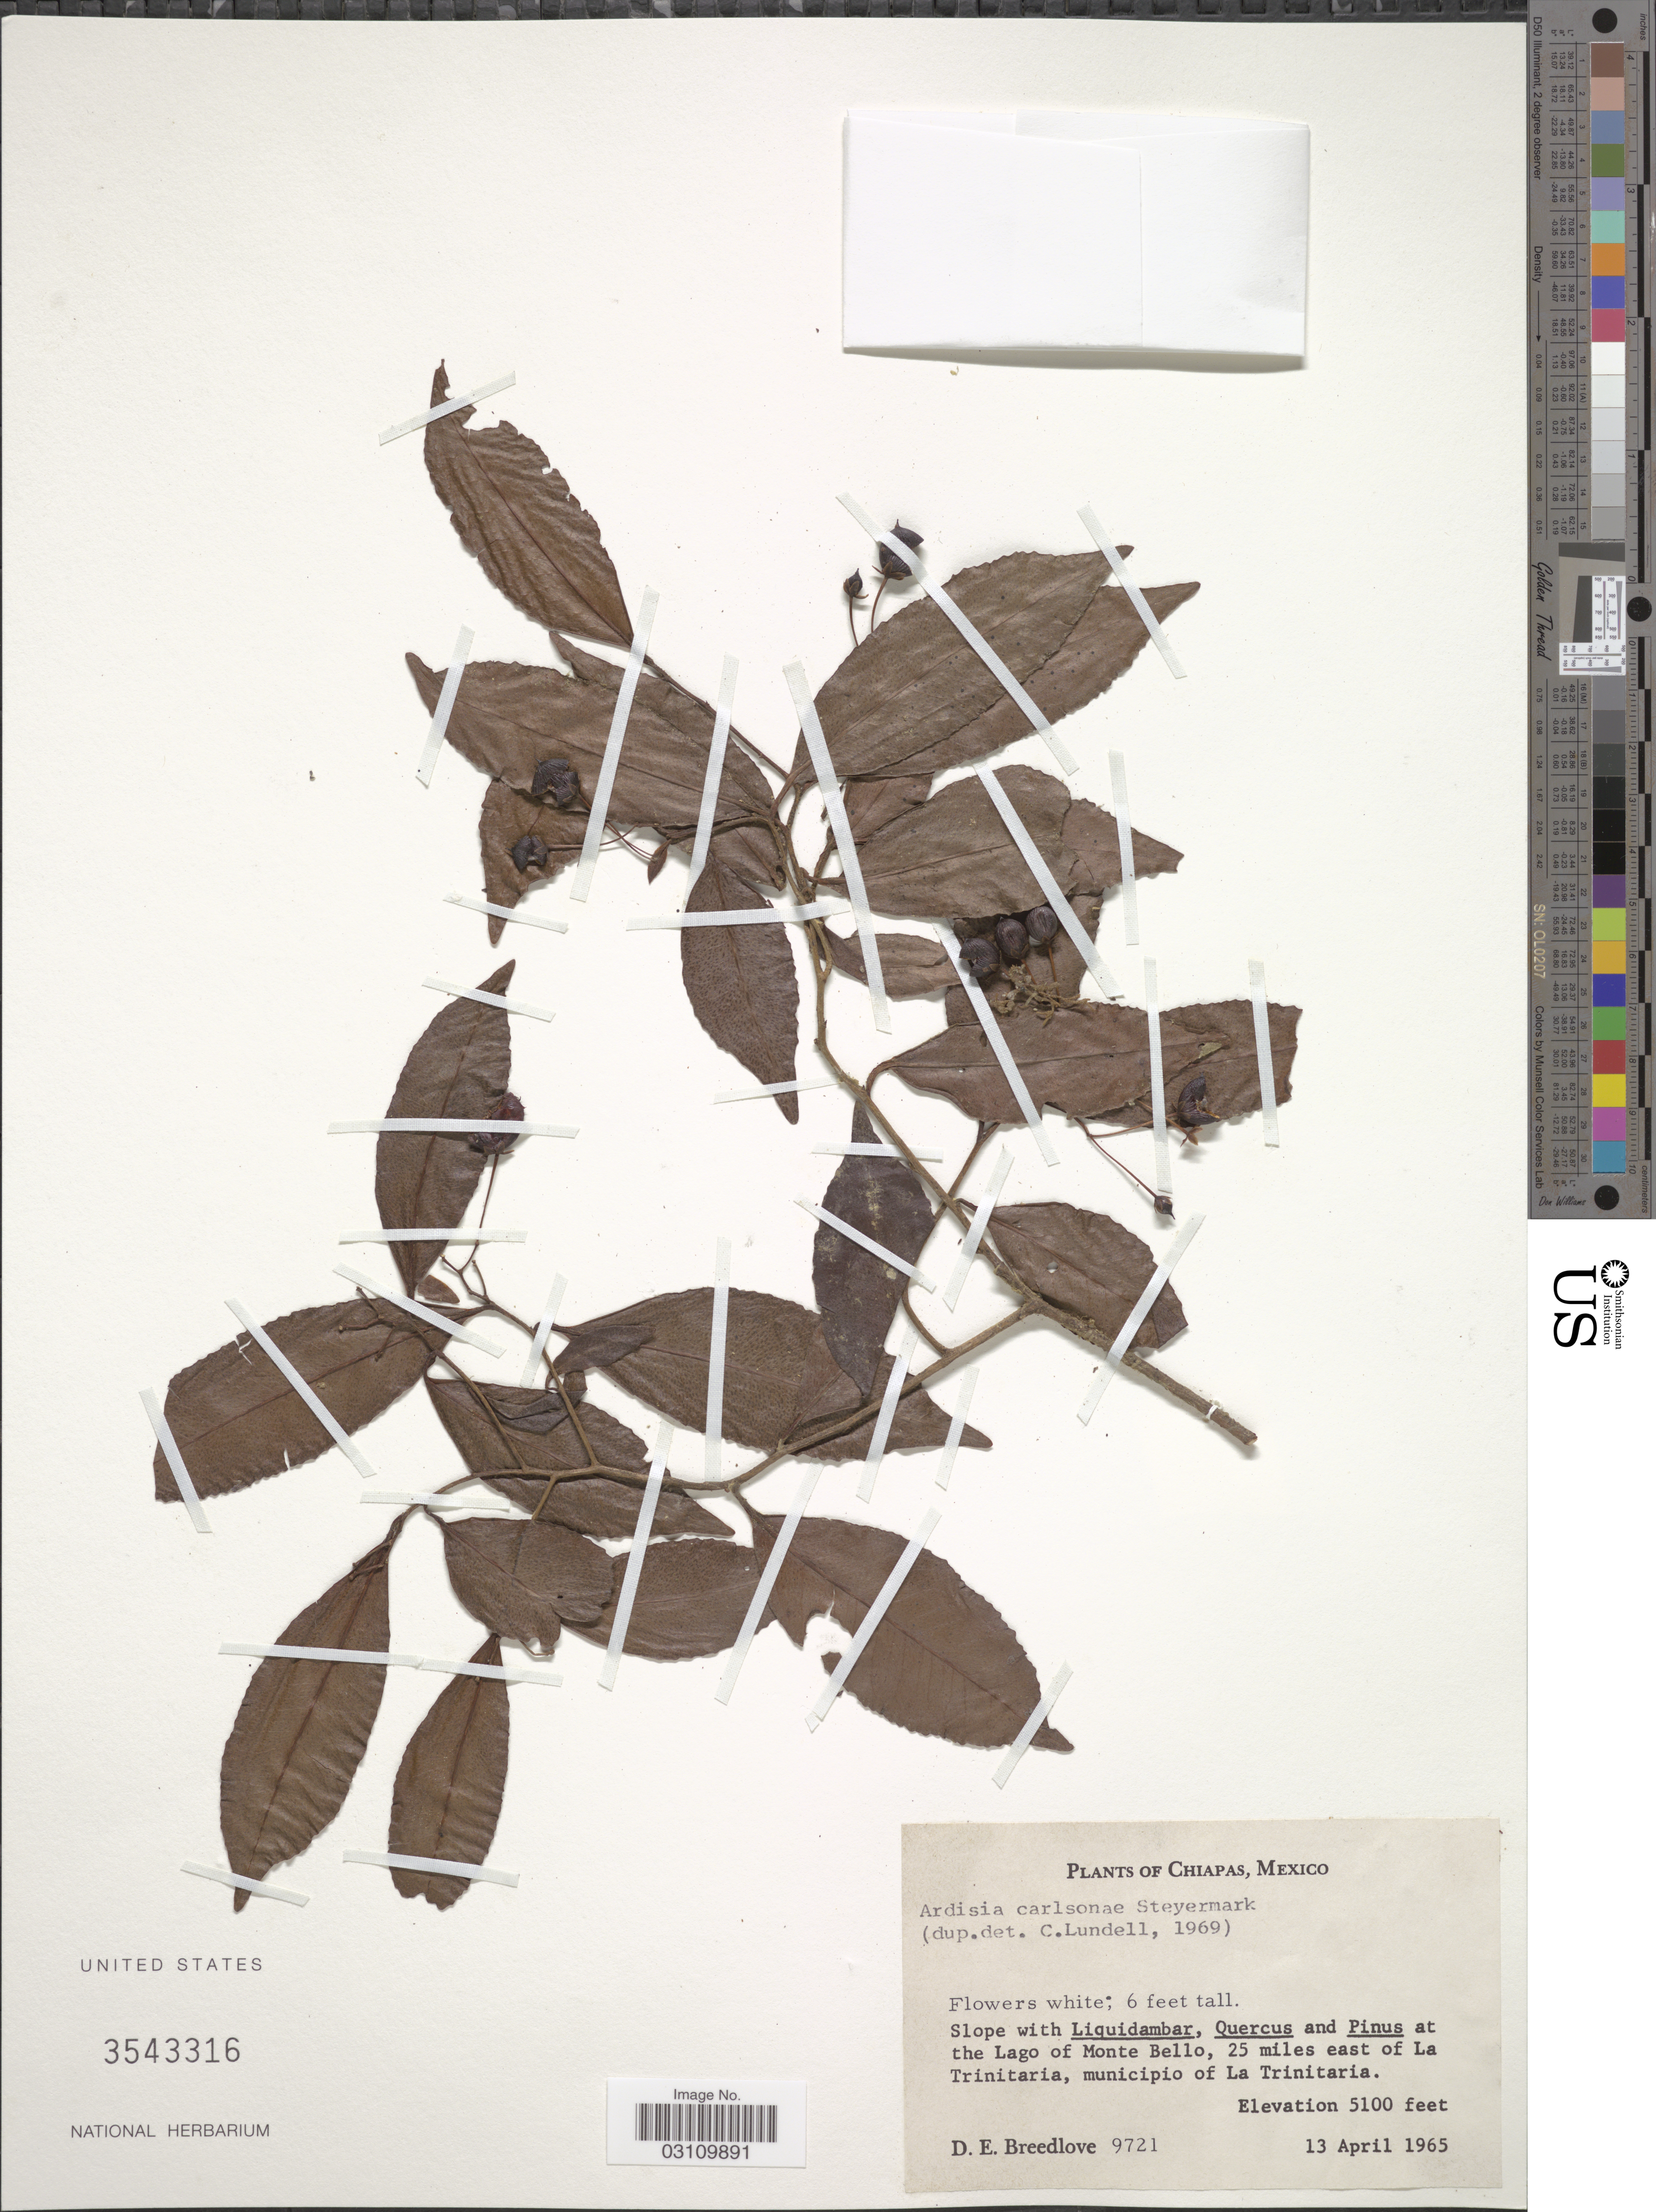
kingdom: Plantae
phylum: Tracheophyta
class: Magnoliopsida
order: Ericales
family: Primulaceae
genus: Ardisia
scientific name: Ardisia carlsonae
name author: Steyerm.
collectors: D. E. Breedlove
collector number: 9721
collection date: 1965-04-13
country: Mexico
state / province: Chiapas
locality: The Lago of Monte Bello, 25 miles east of La Trinitaria, municipio of La Trinitaria.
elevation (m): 1554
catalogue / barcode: US 3543316